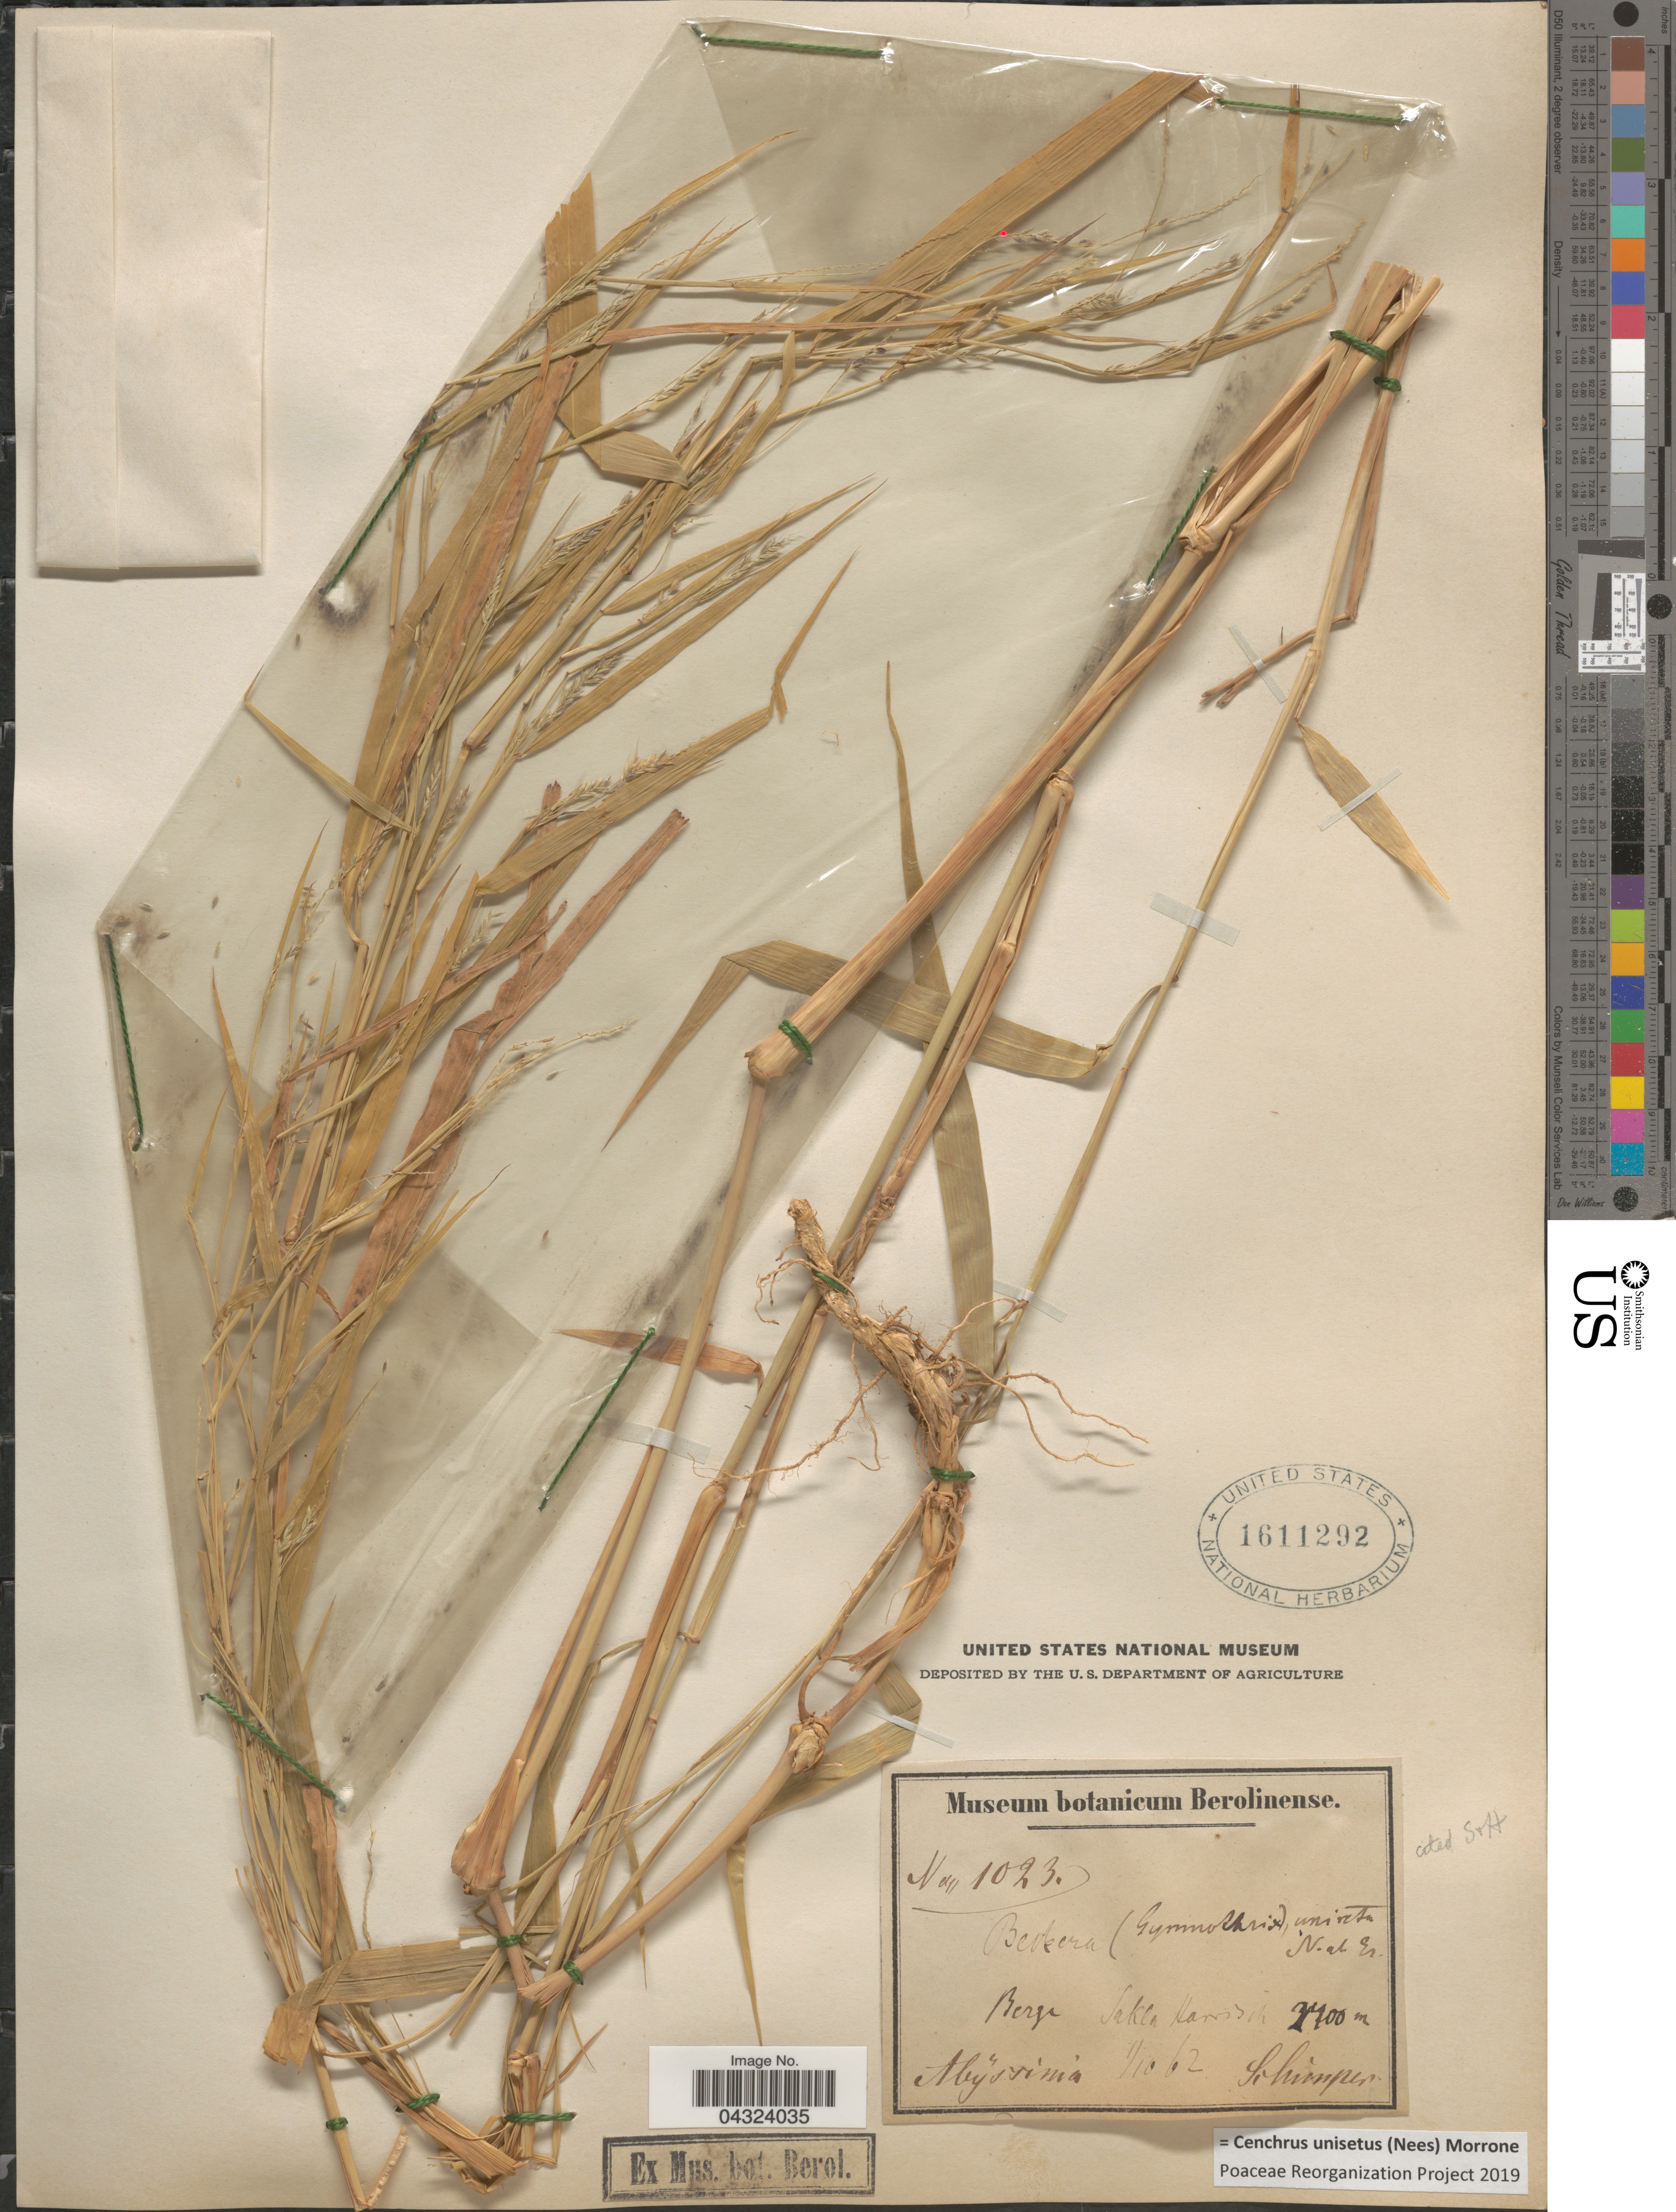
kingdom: Plantae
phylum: Tracheophyta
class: Liliopsida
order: Poales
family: Poaceae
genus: Cenchrus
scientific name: Cenchrus unisetus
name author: (Nees) Morrone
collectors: -. Schimper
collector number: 1023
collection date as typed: Transcribed d/m/y: 1/10/62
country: Ethiopia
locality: Berge Sakla Harrisch [interpreted].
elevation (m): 2400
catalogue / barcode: US 1611292